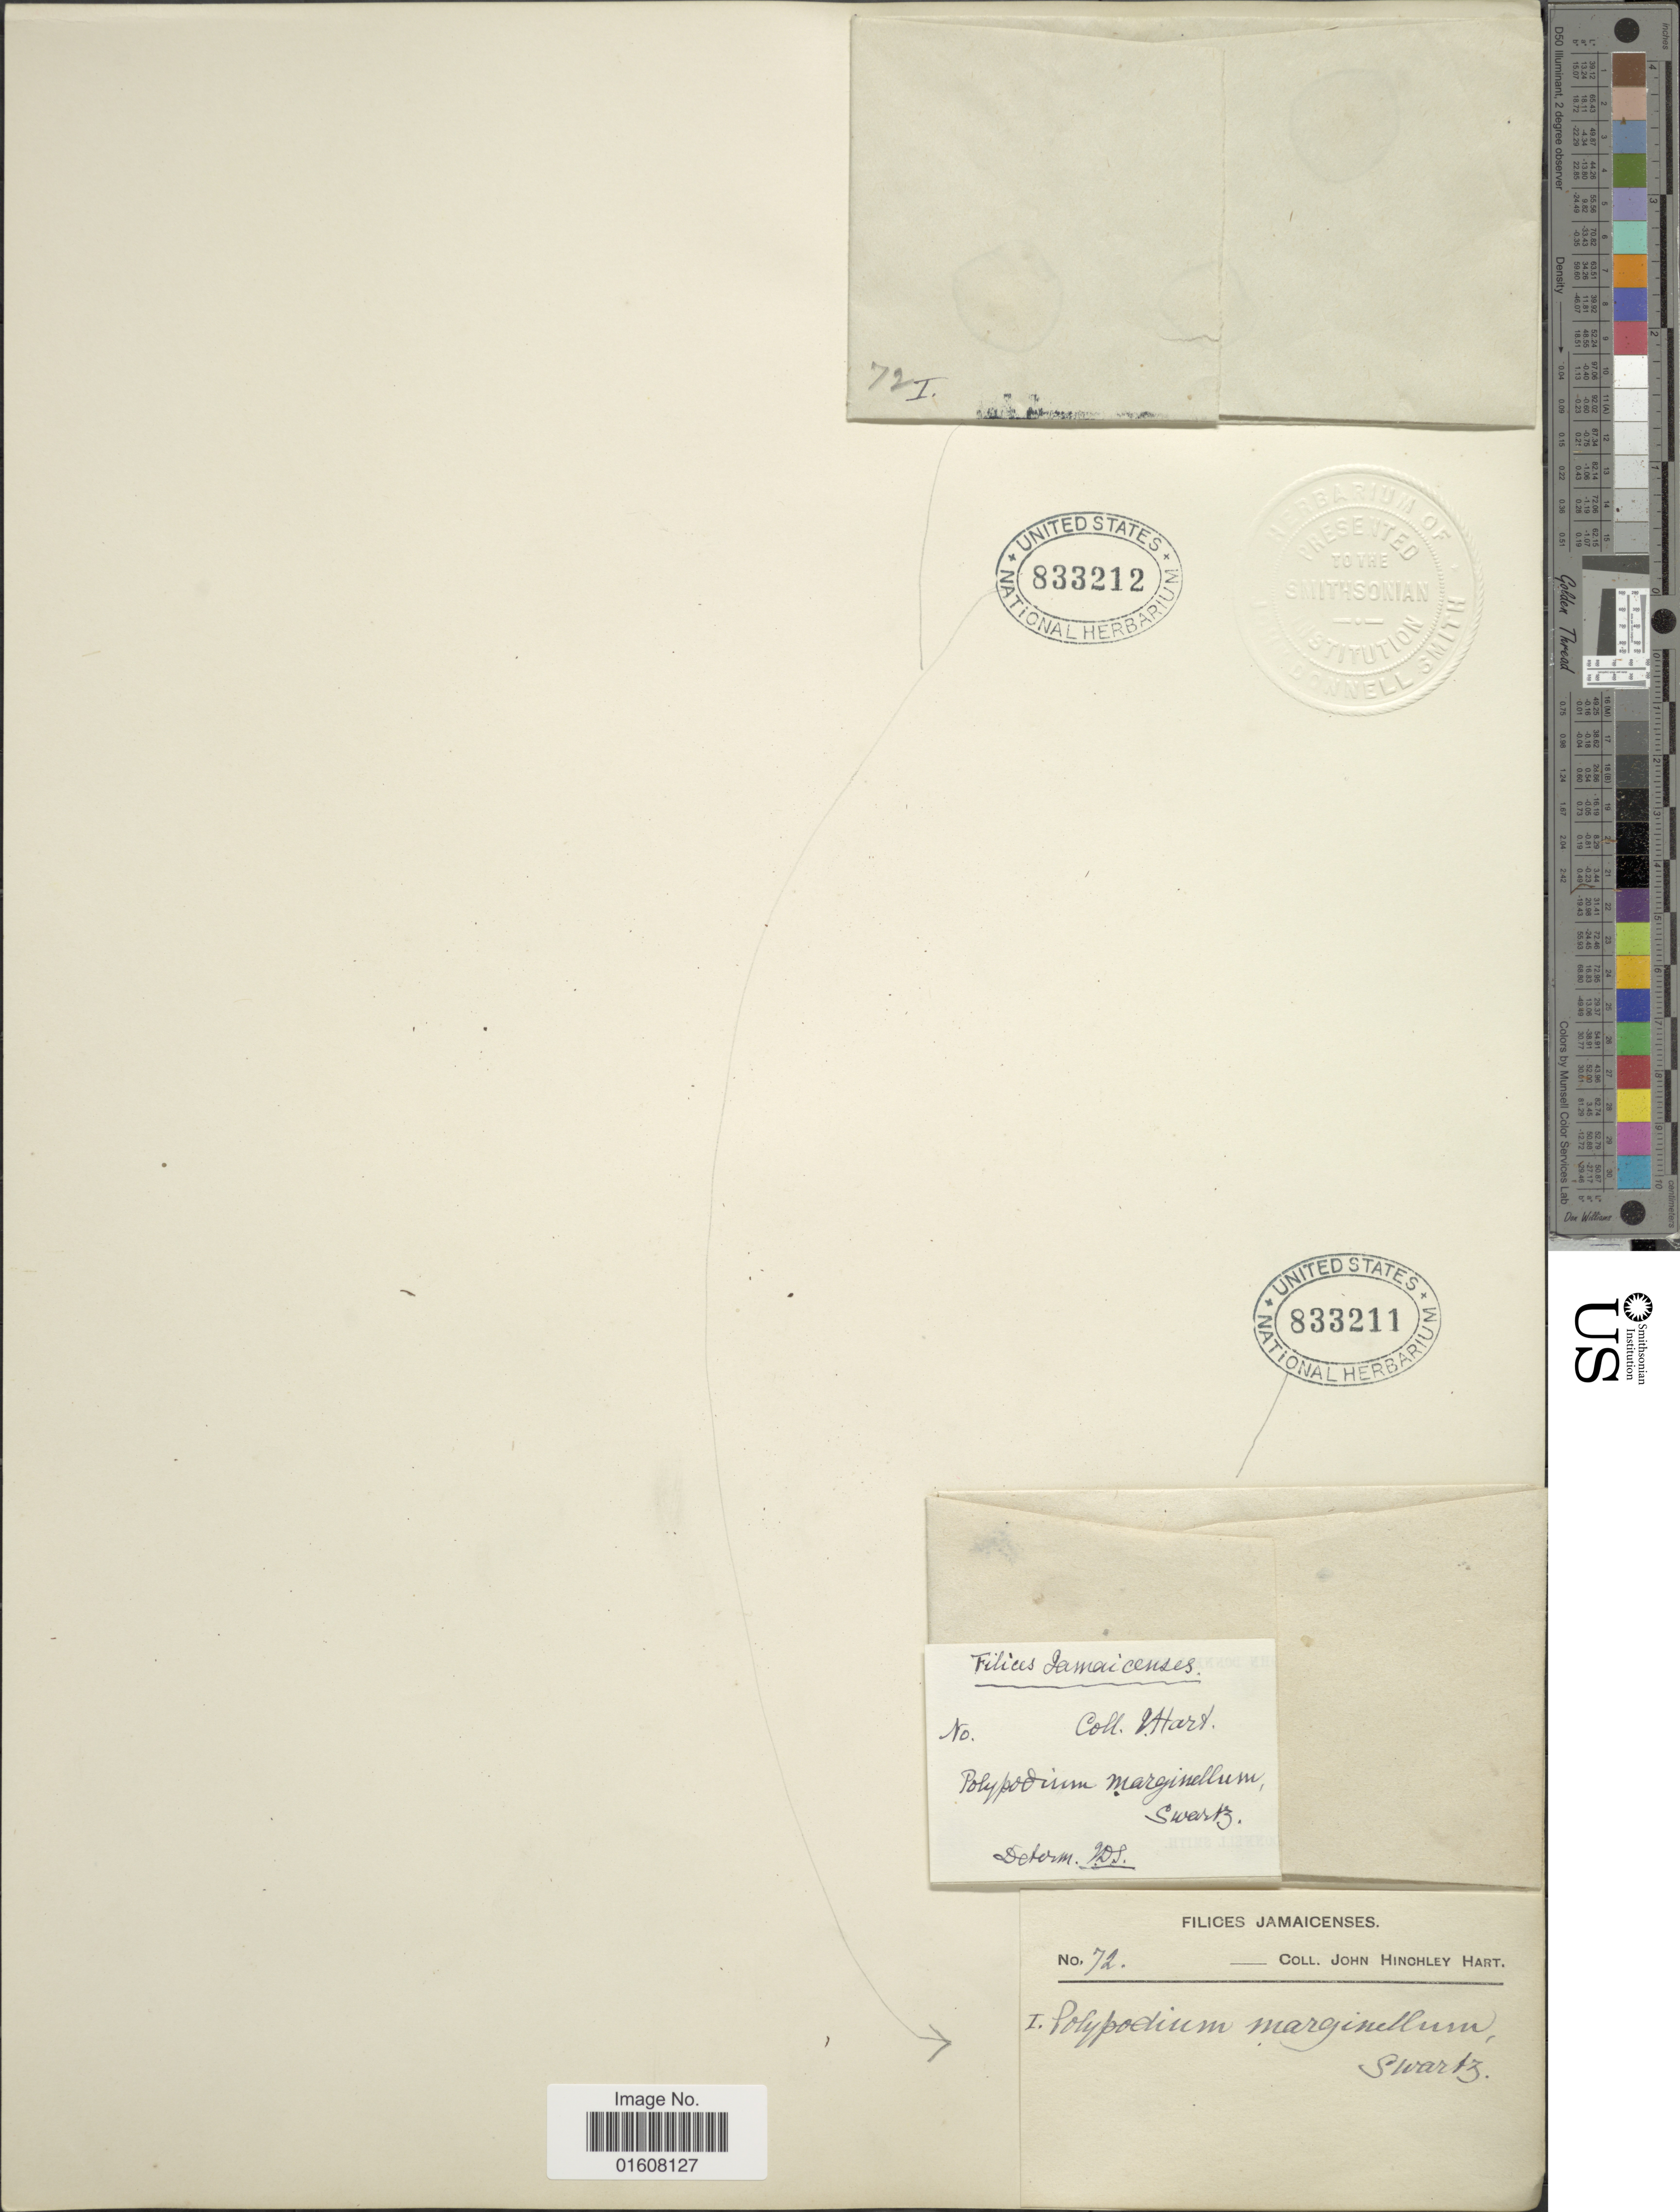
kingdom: Plantae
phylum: Tracheophyta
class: Polypodiopsida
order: Polypodiales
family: Polypodiaceae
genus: Grammitis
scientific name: Grammitis marginella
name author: (Sw.) Sw.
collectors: J. Hart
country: Jamaica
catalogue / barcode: US 833211